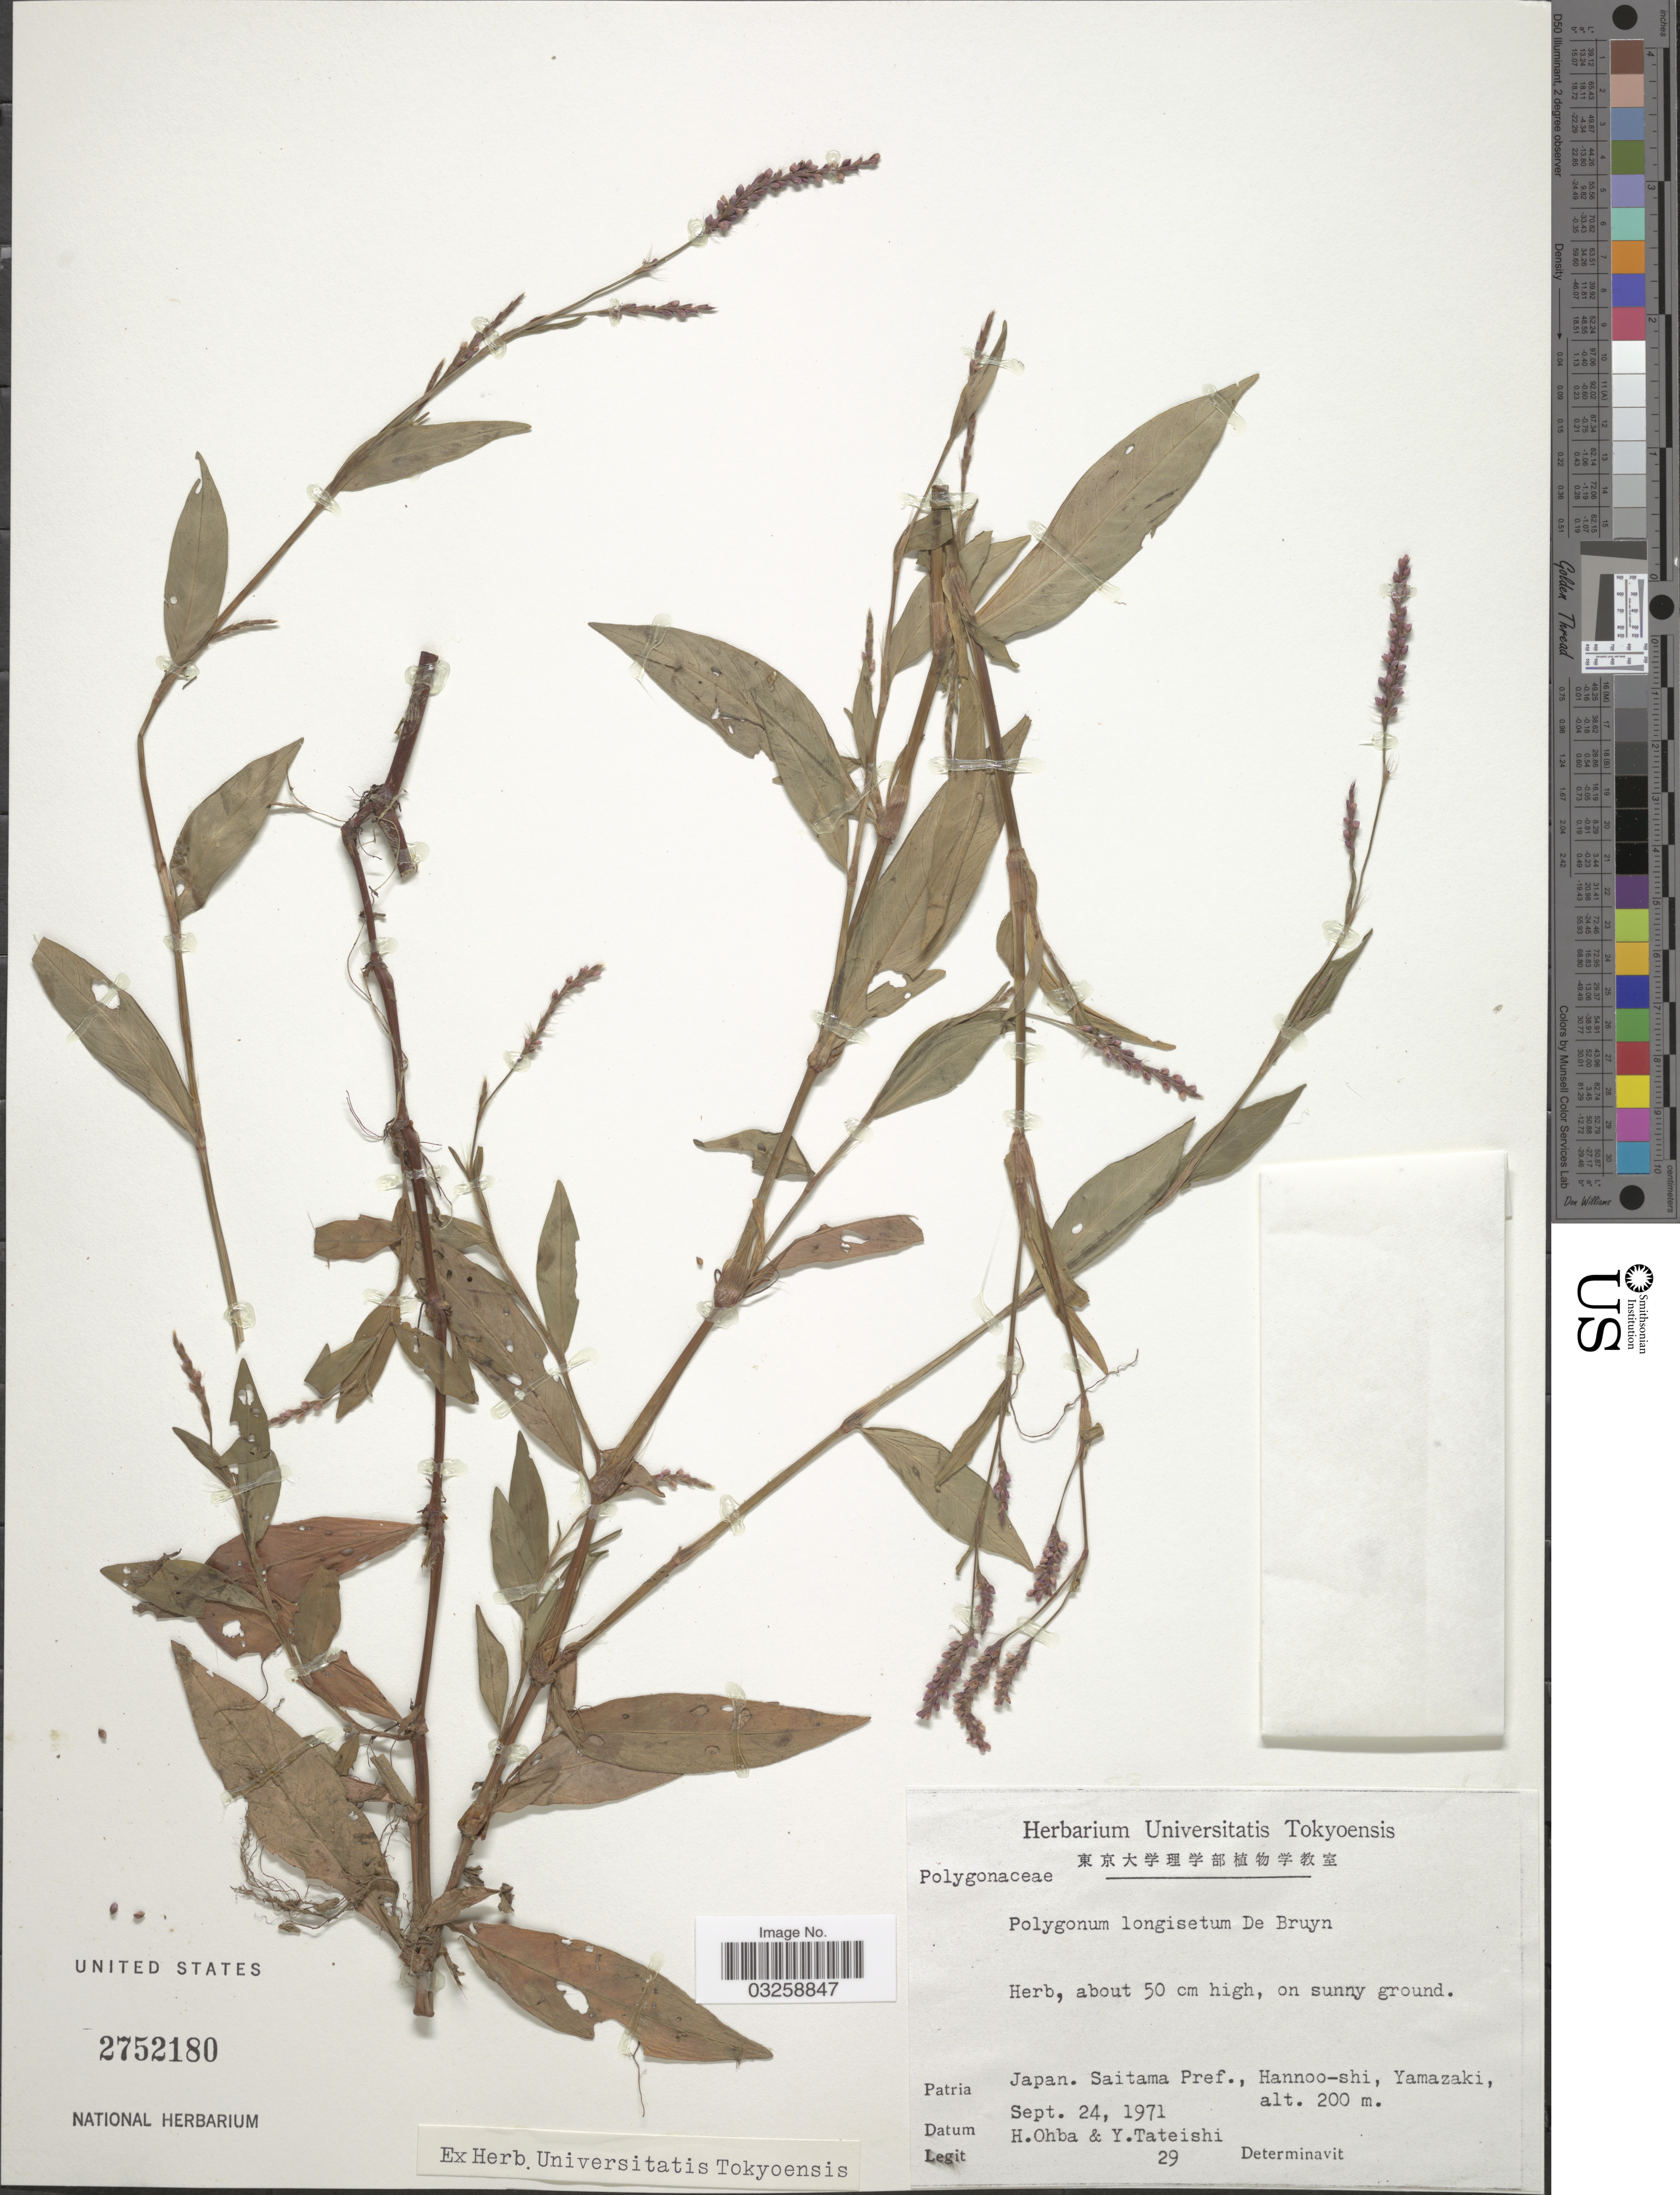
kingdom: Plantae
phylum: Tracheophyta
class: Magnoliopsida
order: Caryophyllales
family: Polygonaceae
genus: Polygonum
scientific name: Polygonum longisetum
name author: Bruijn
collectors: H. Ohba & Y. Tateishi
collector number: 29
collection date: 1971-09-24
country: Japan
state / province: Saitama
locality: Saitama Pref., Hannoo-shi, Yamazaki.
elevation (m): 200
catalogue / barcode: US 2752180